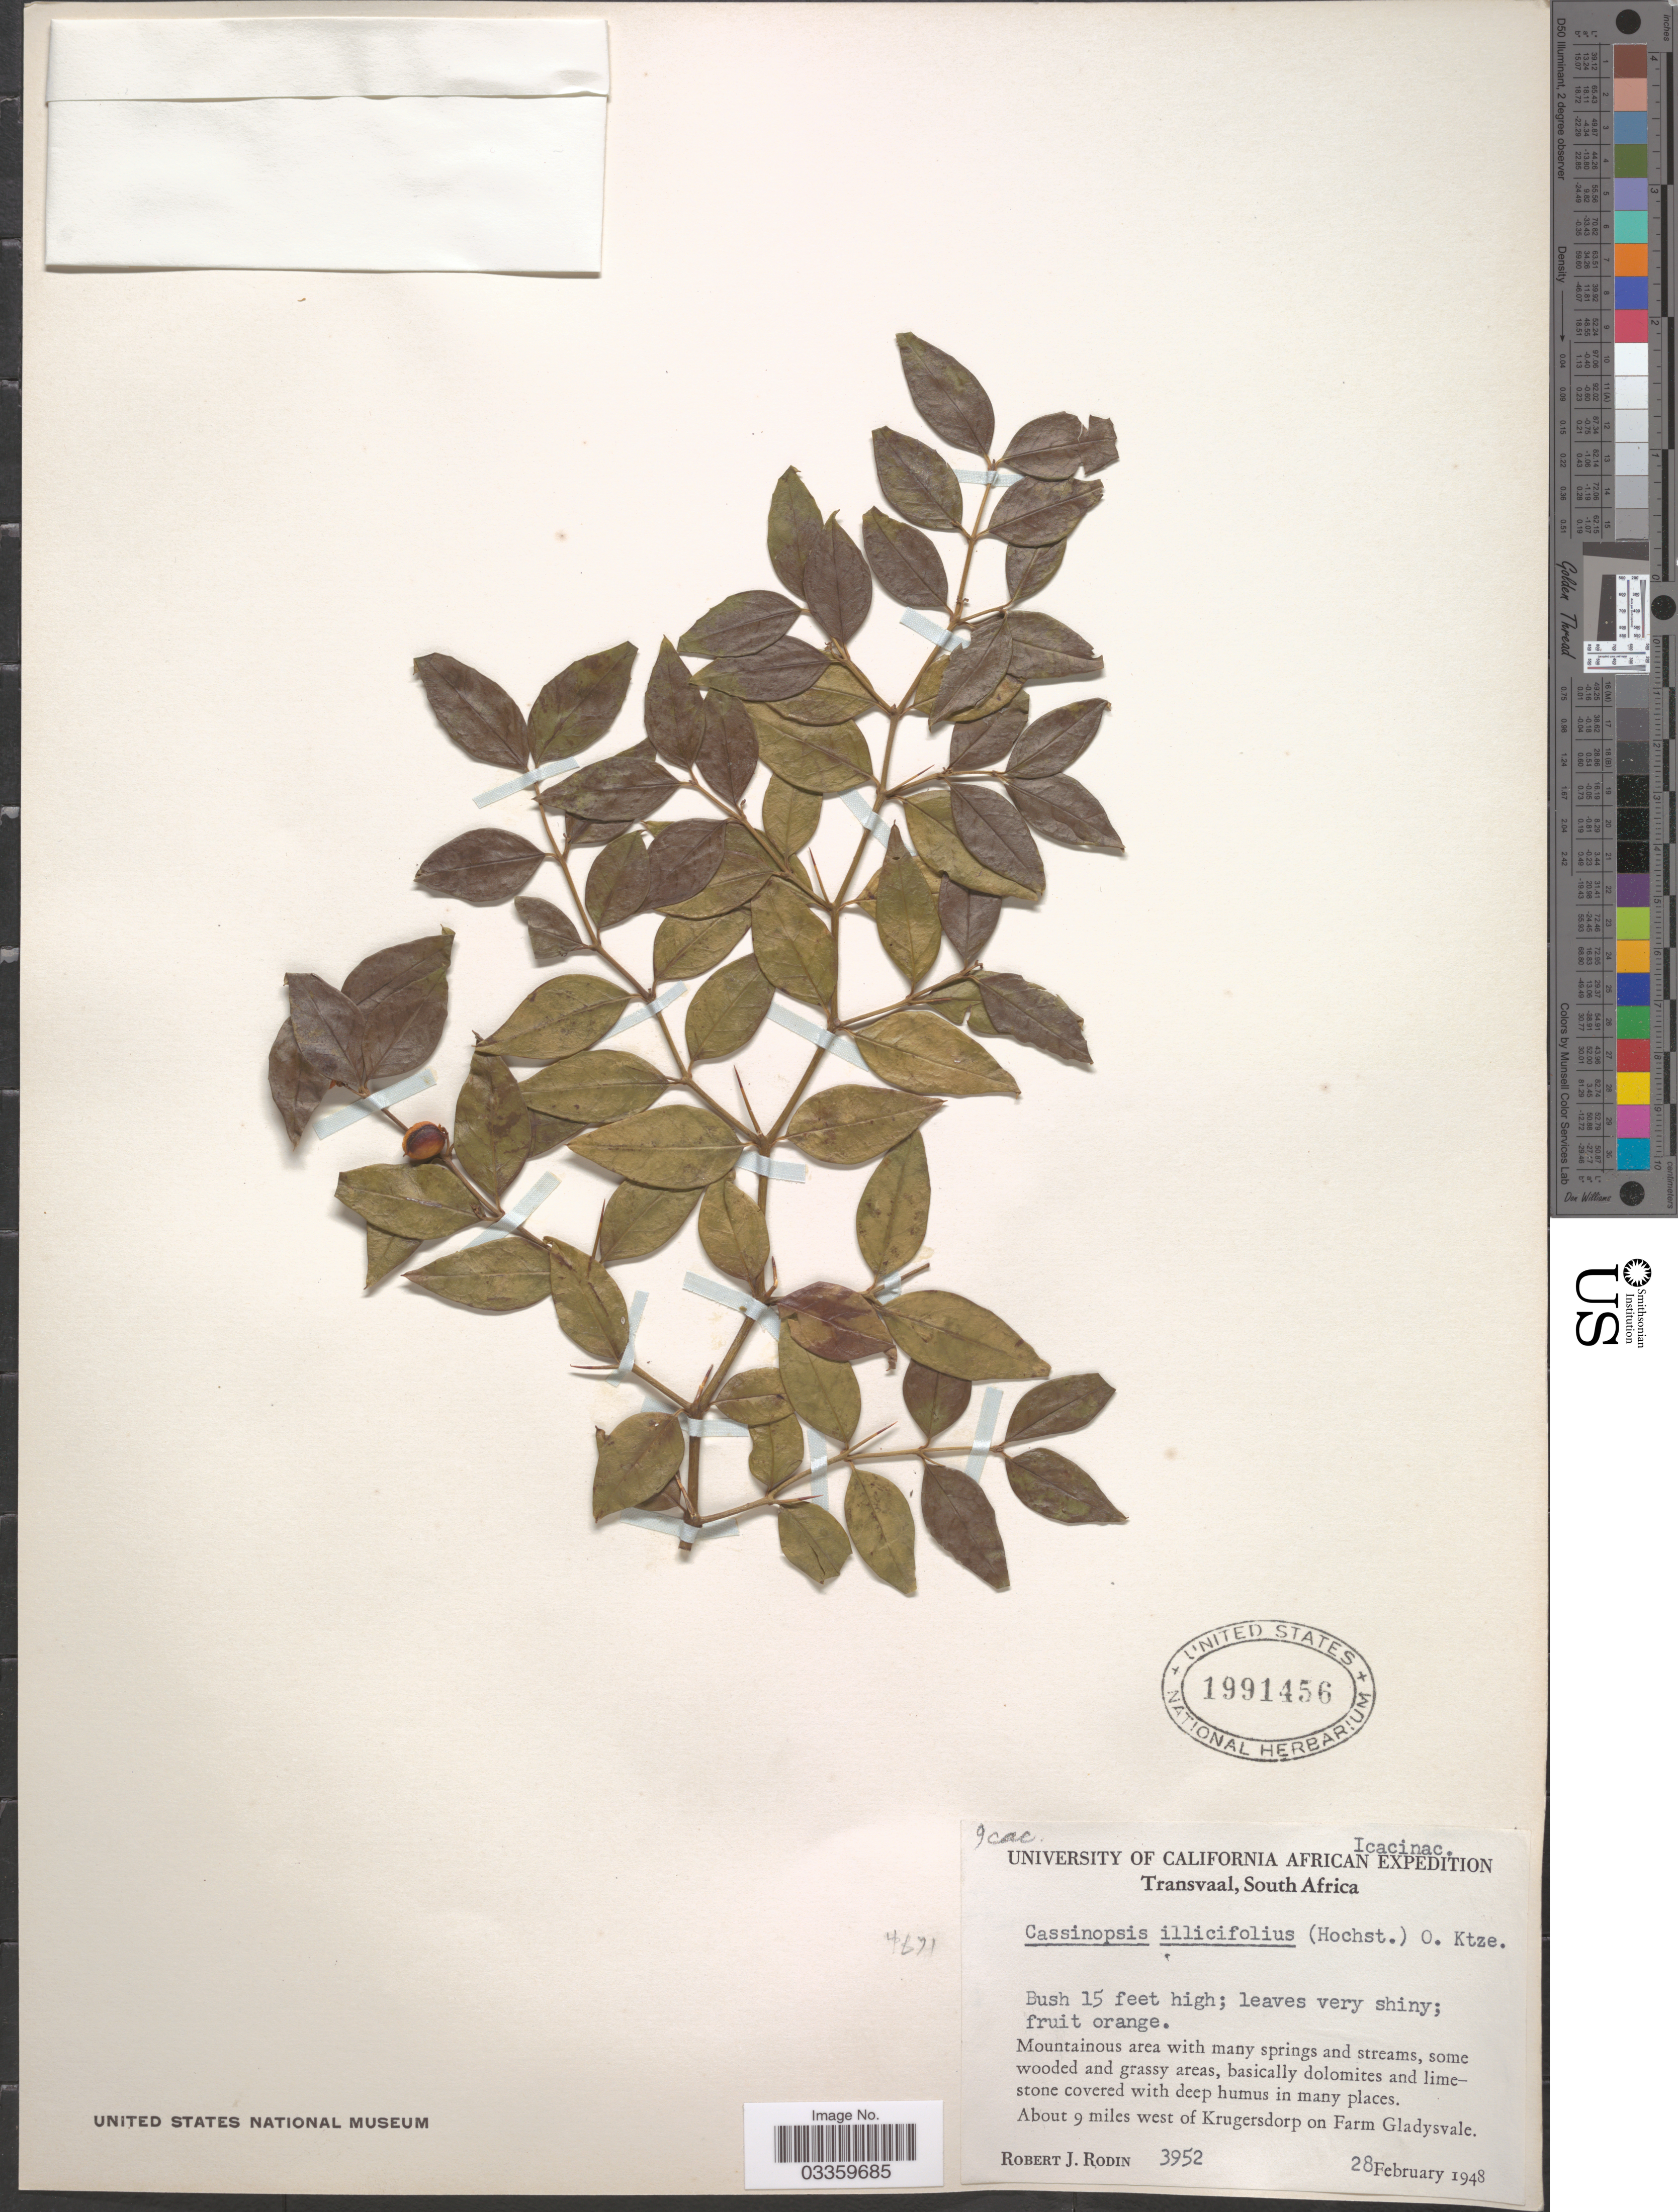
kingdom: Plantae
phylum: Tracheophyta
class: Magnoliopsida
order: Icacinales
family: Icacinaceae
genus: Cassinopsis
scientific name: Cassinopsis ilicifolia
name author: Kuntze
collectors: R. J. Rodin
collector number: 3952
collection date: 1948-02-28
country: South Africa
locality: Transvaal, About 9 miles west of Krugersdorp on Farm Gladysvale.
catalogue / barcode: US 1991456